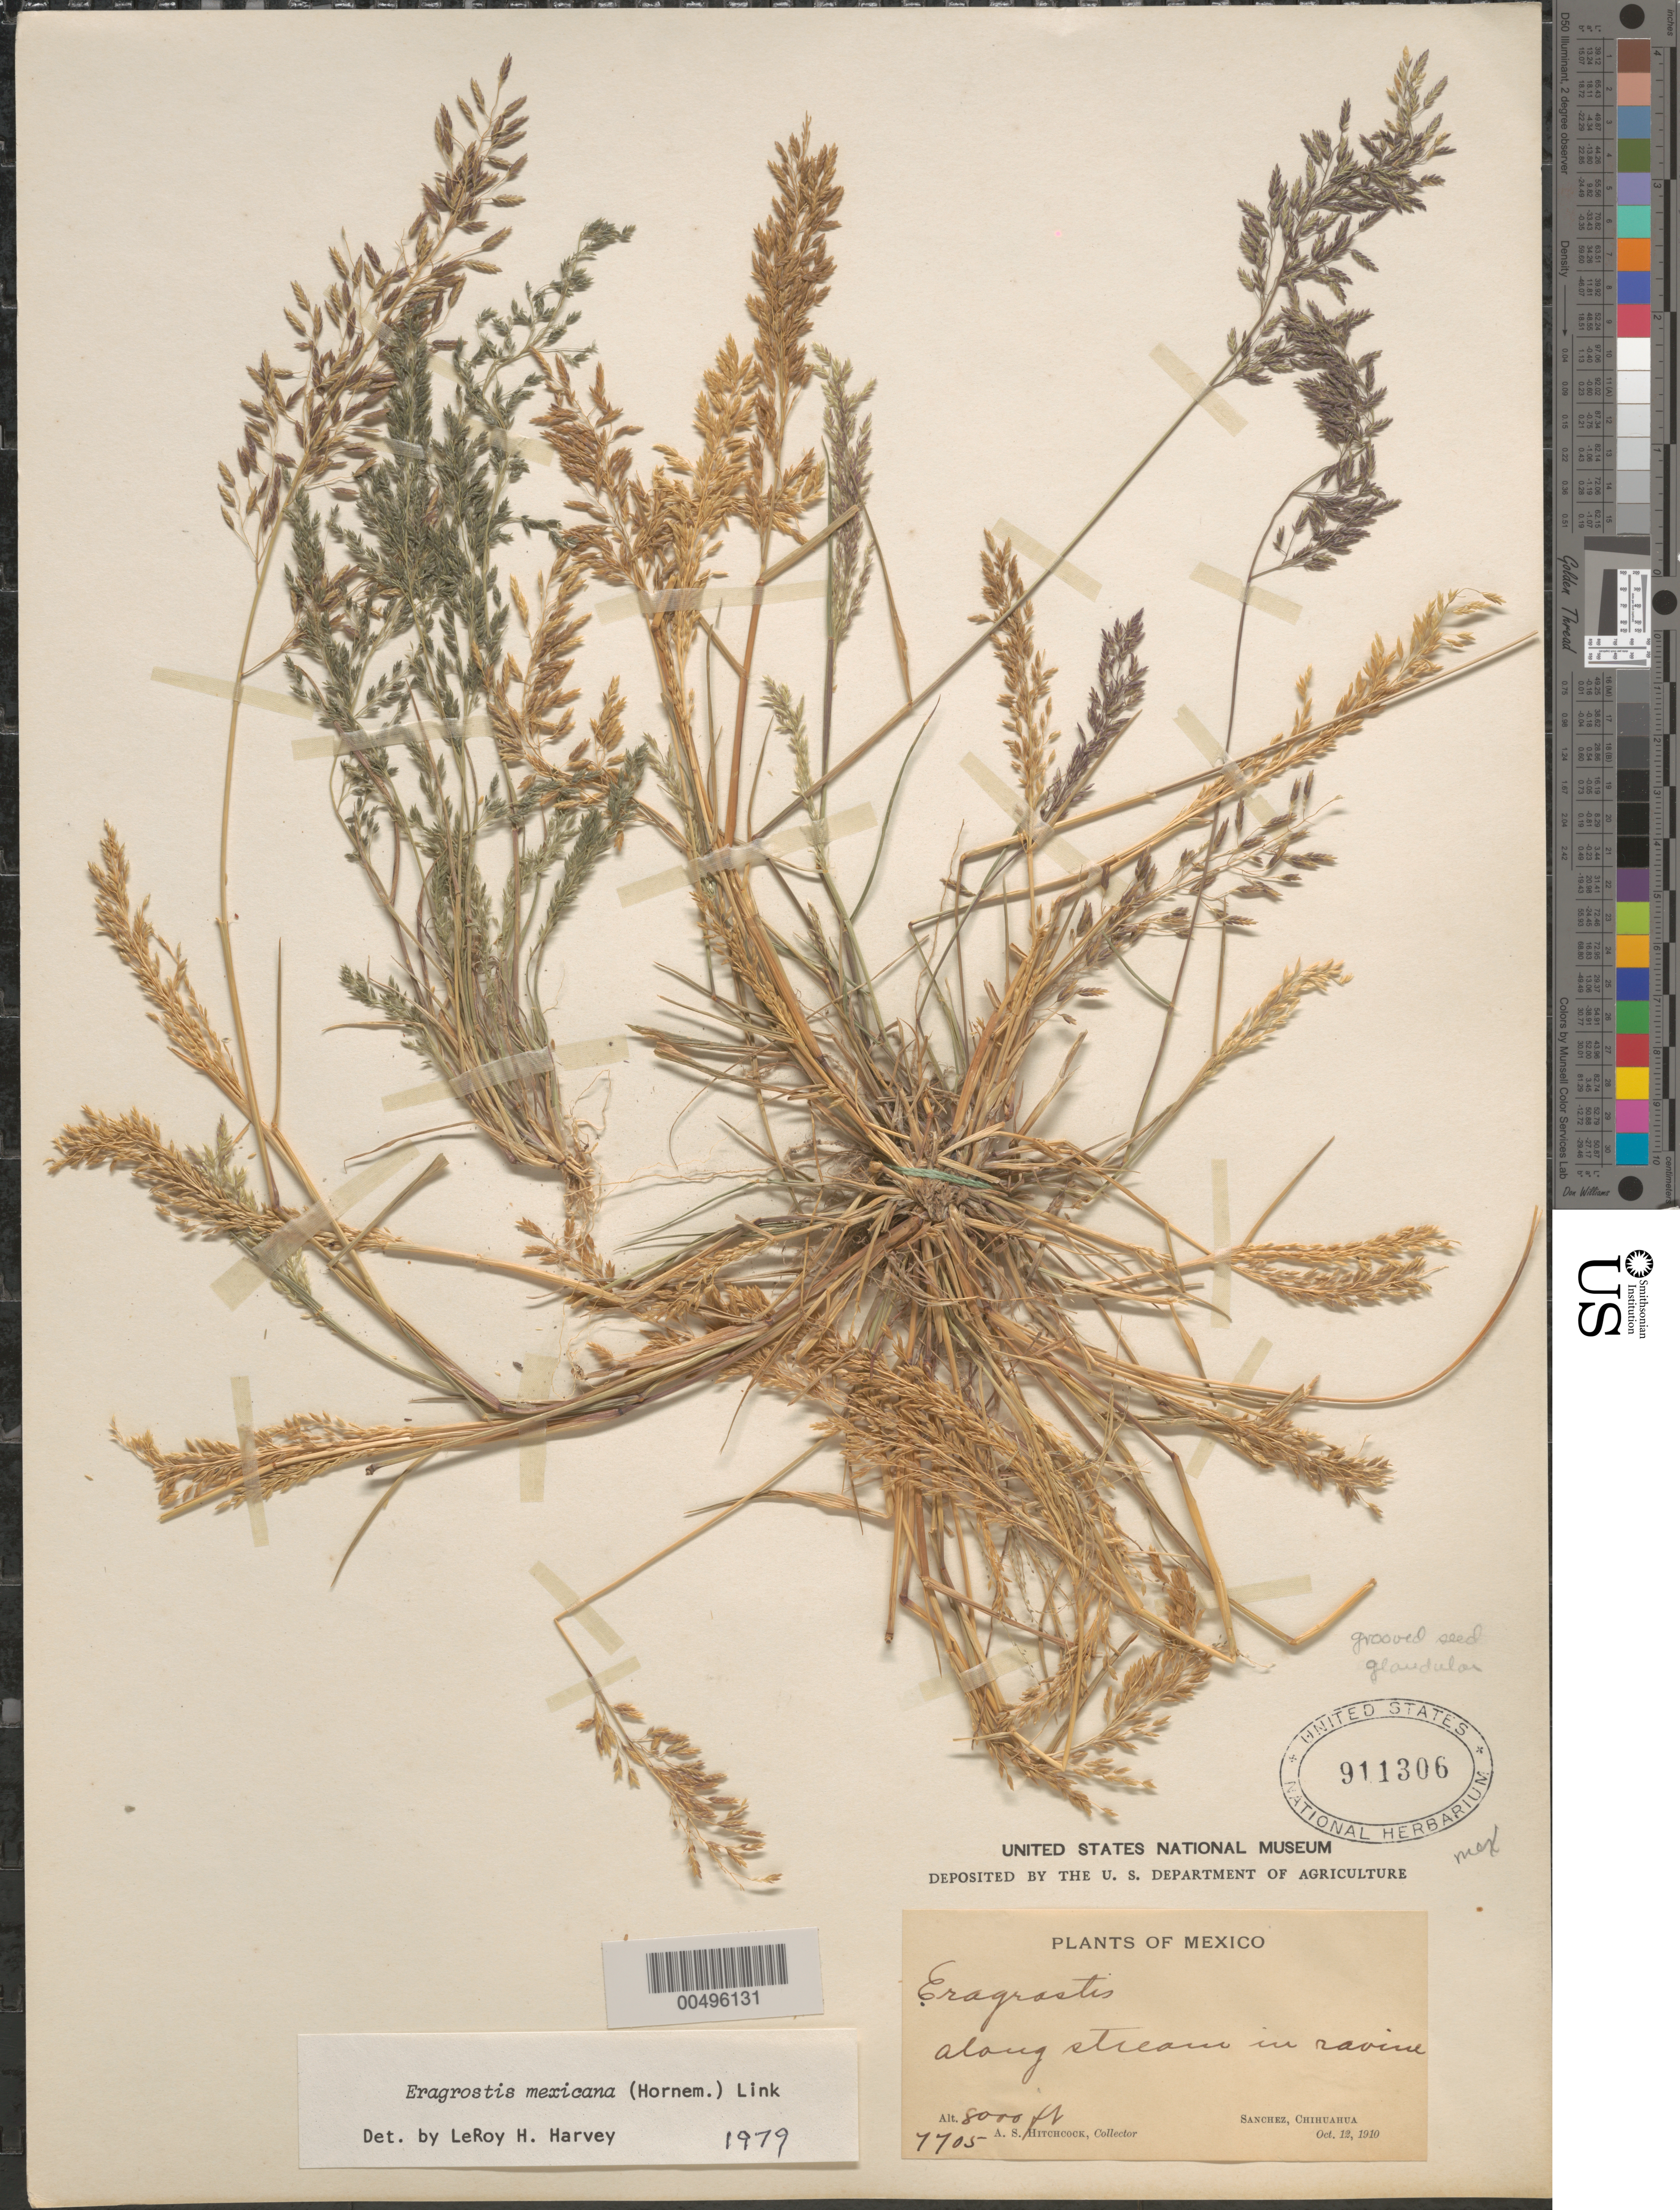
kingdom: Plantae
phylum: Tracheophyta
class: Liliopsida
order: Poales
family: Poaceae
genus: Eragrostis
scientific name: Eragrostis mexicana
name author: (Hornem.) Link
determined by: Harvey, L. H.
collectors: A. S. Hitchcock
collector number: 7705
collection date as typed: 12 Oct 1910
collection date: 1910-10-12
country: Mexico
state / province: Chihuahua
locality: Sanchez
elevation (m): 2438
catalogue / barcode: US 911306